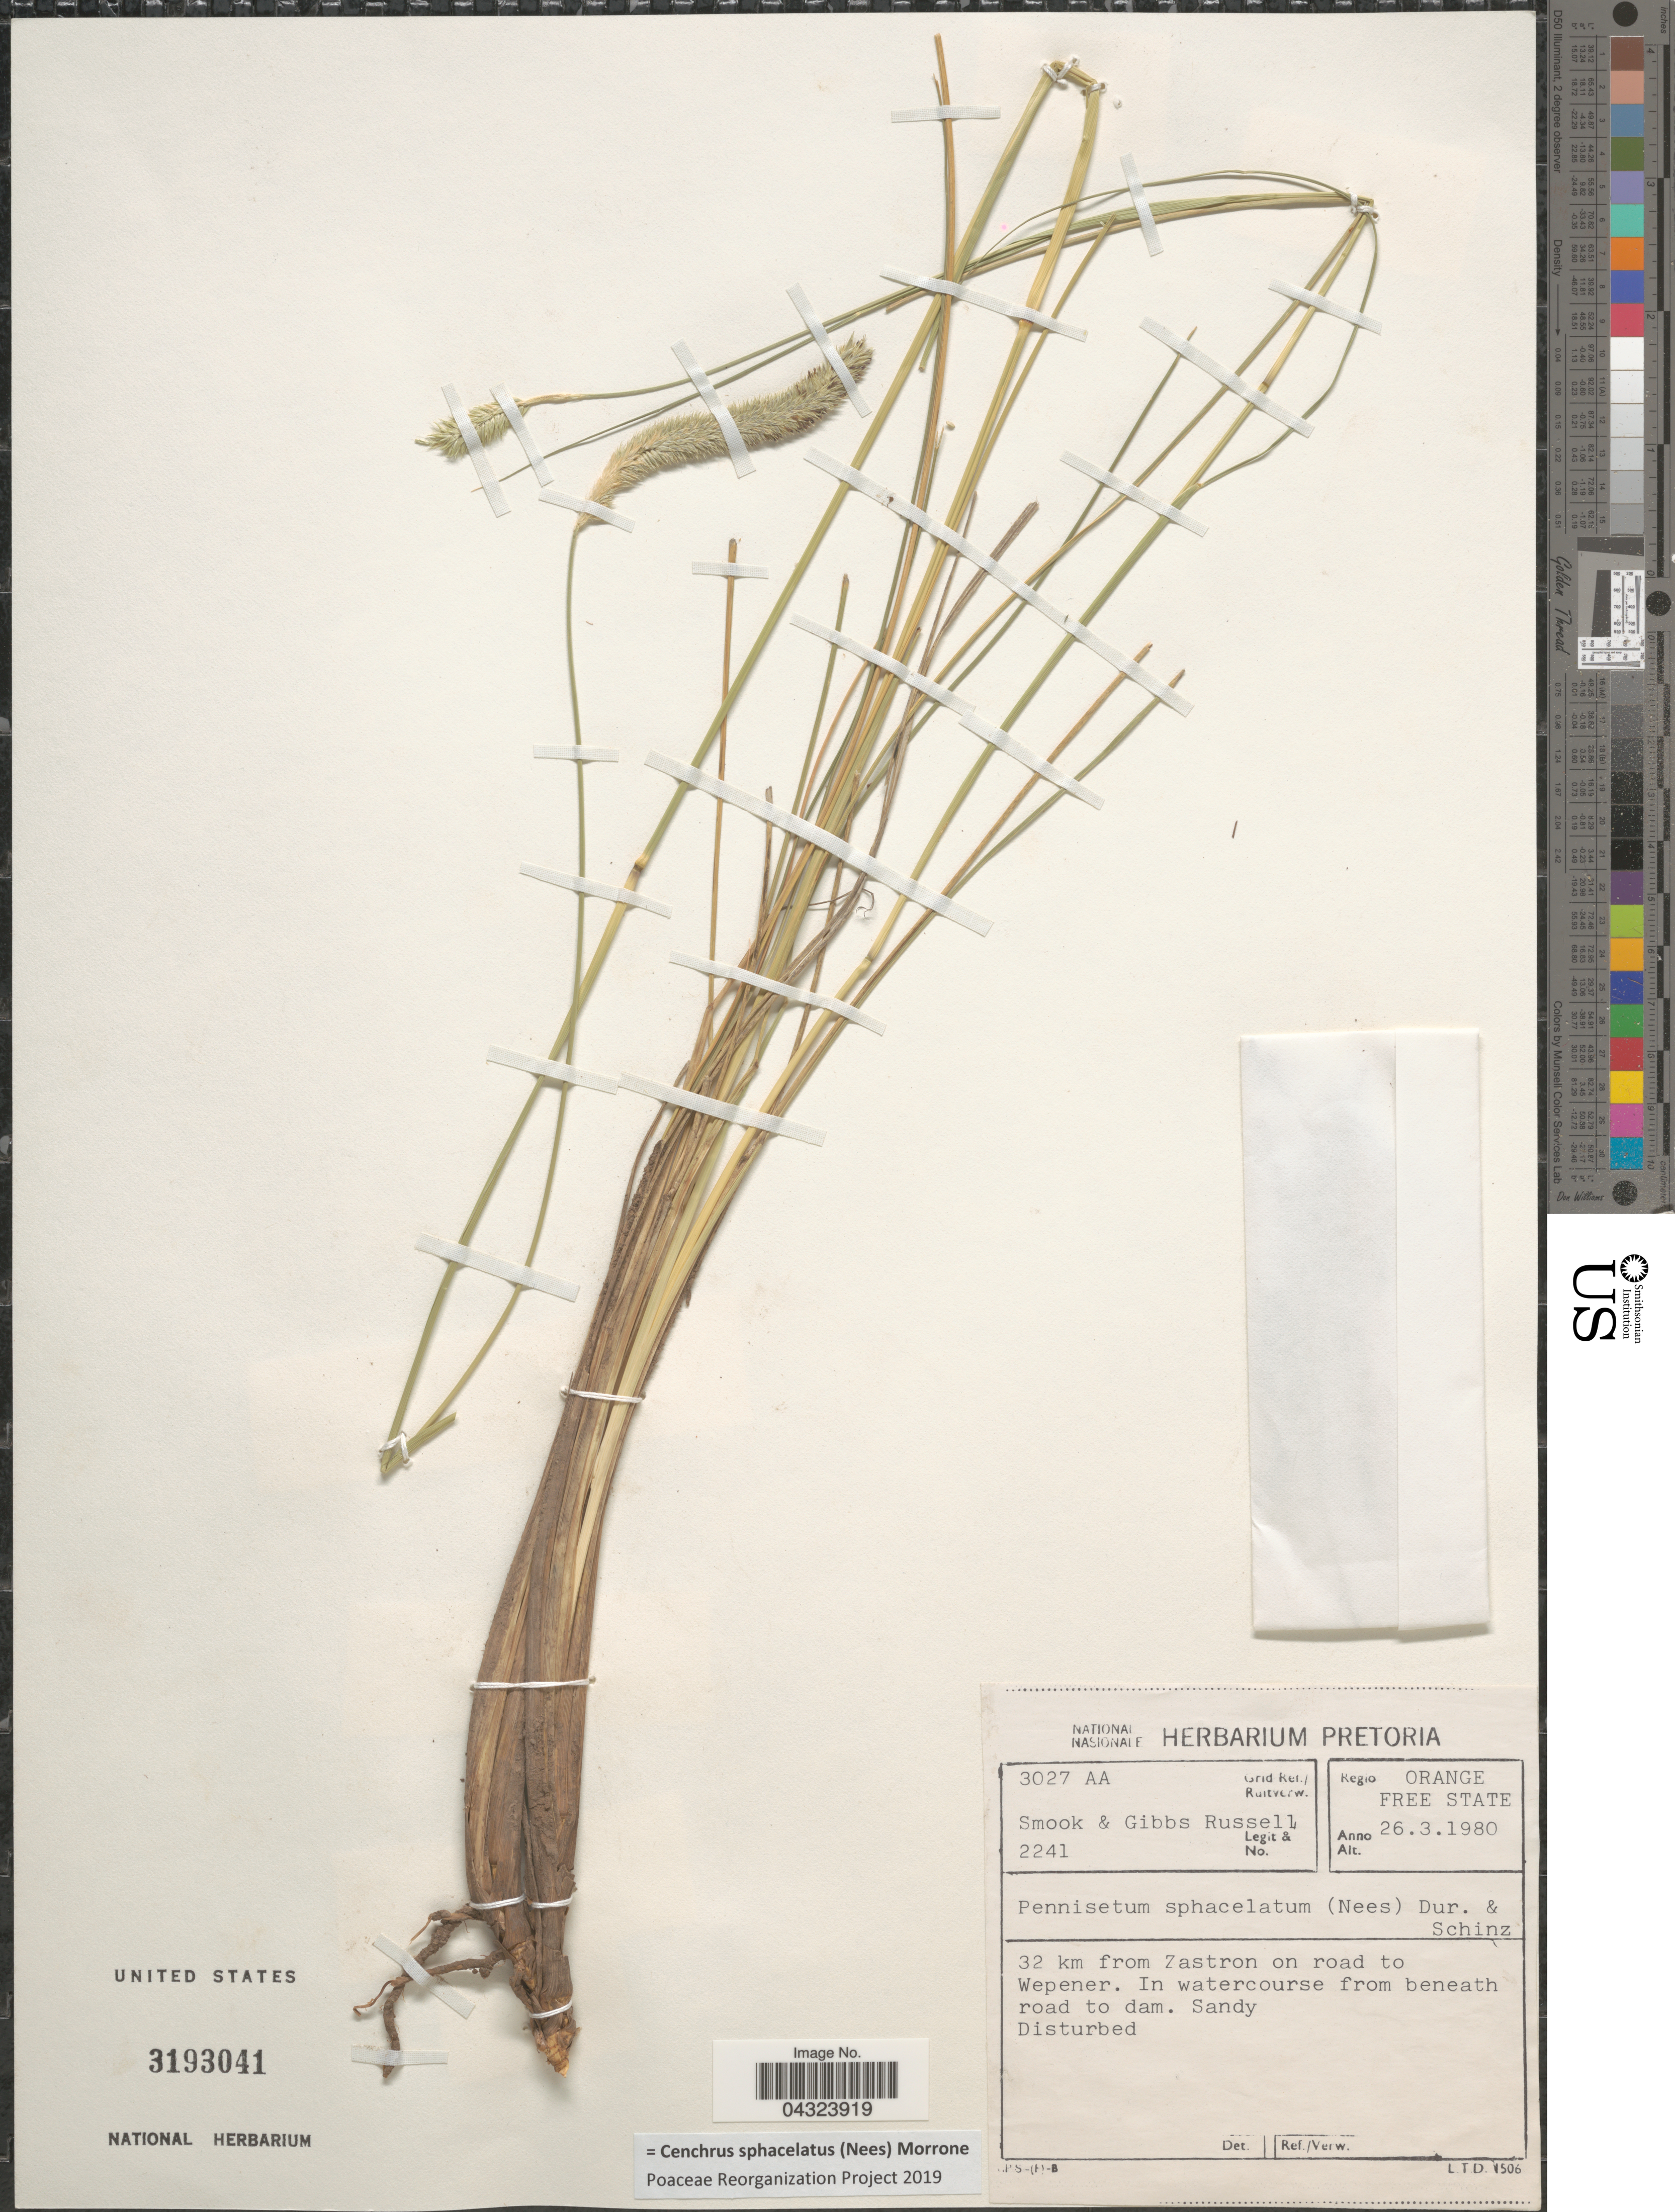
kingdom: Plantae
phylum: Tracheophyta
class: Liliopsida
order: Poales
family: Poaceae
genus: Cenchrus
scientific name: Cenchrus sphacelatus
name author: (Nees) Morrone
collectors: Smook, Gibbs & -- Russell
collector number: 2241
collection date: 1980-03-26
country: South Africa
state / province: Free State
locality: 3027AA Grid Ref./Ruitverw. Regio Orange Free State. 32 km from Zastron on road to Wepener.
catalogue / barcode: US 3193041